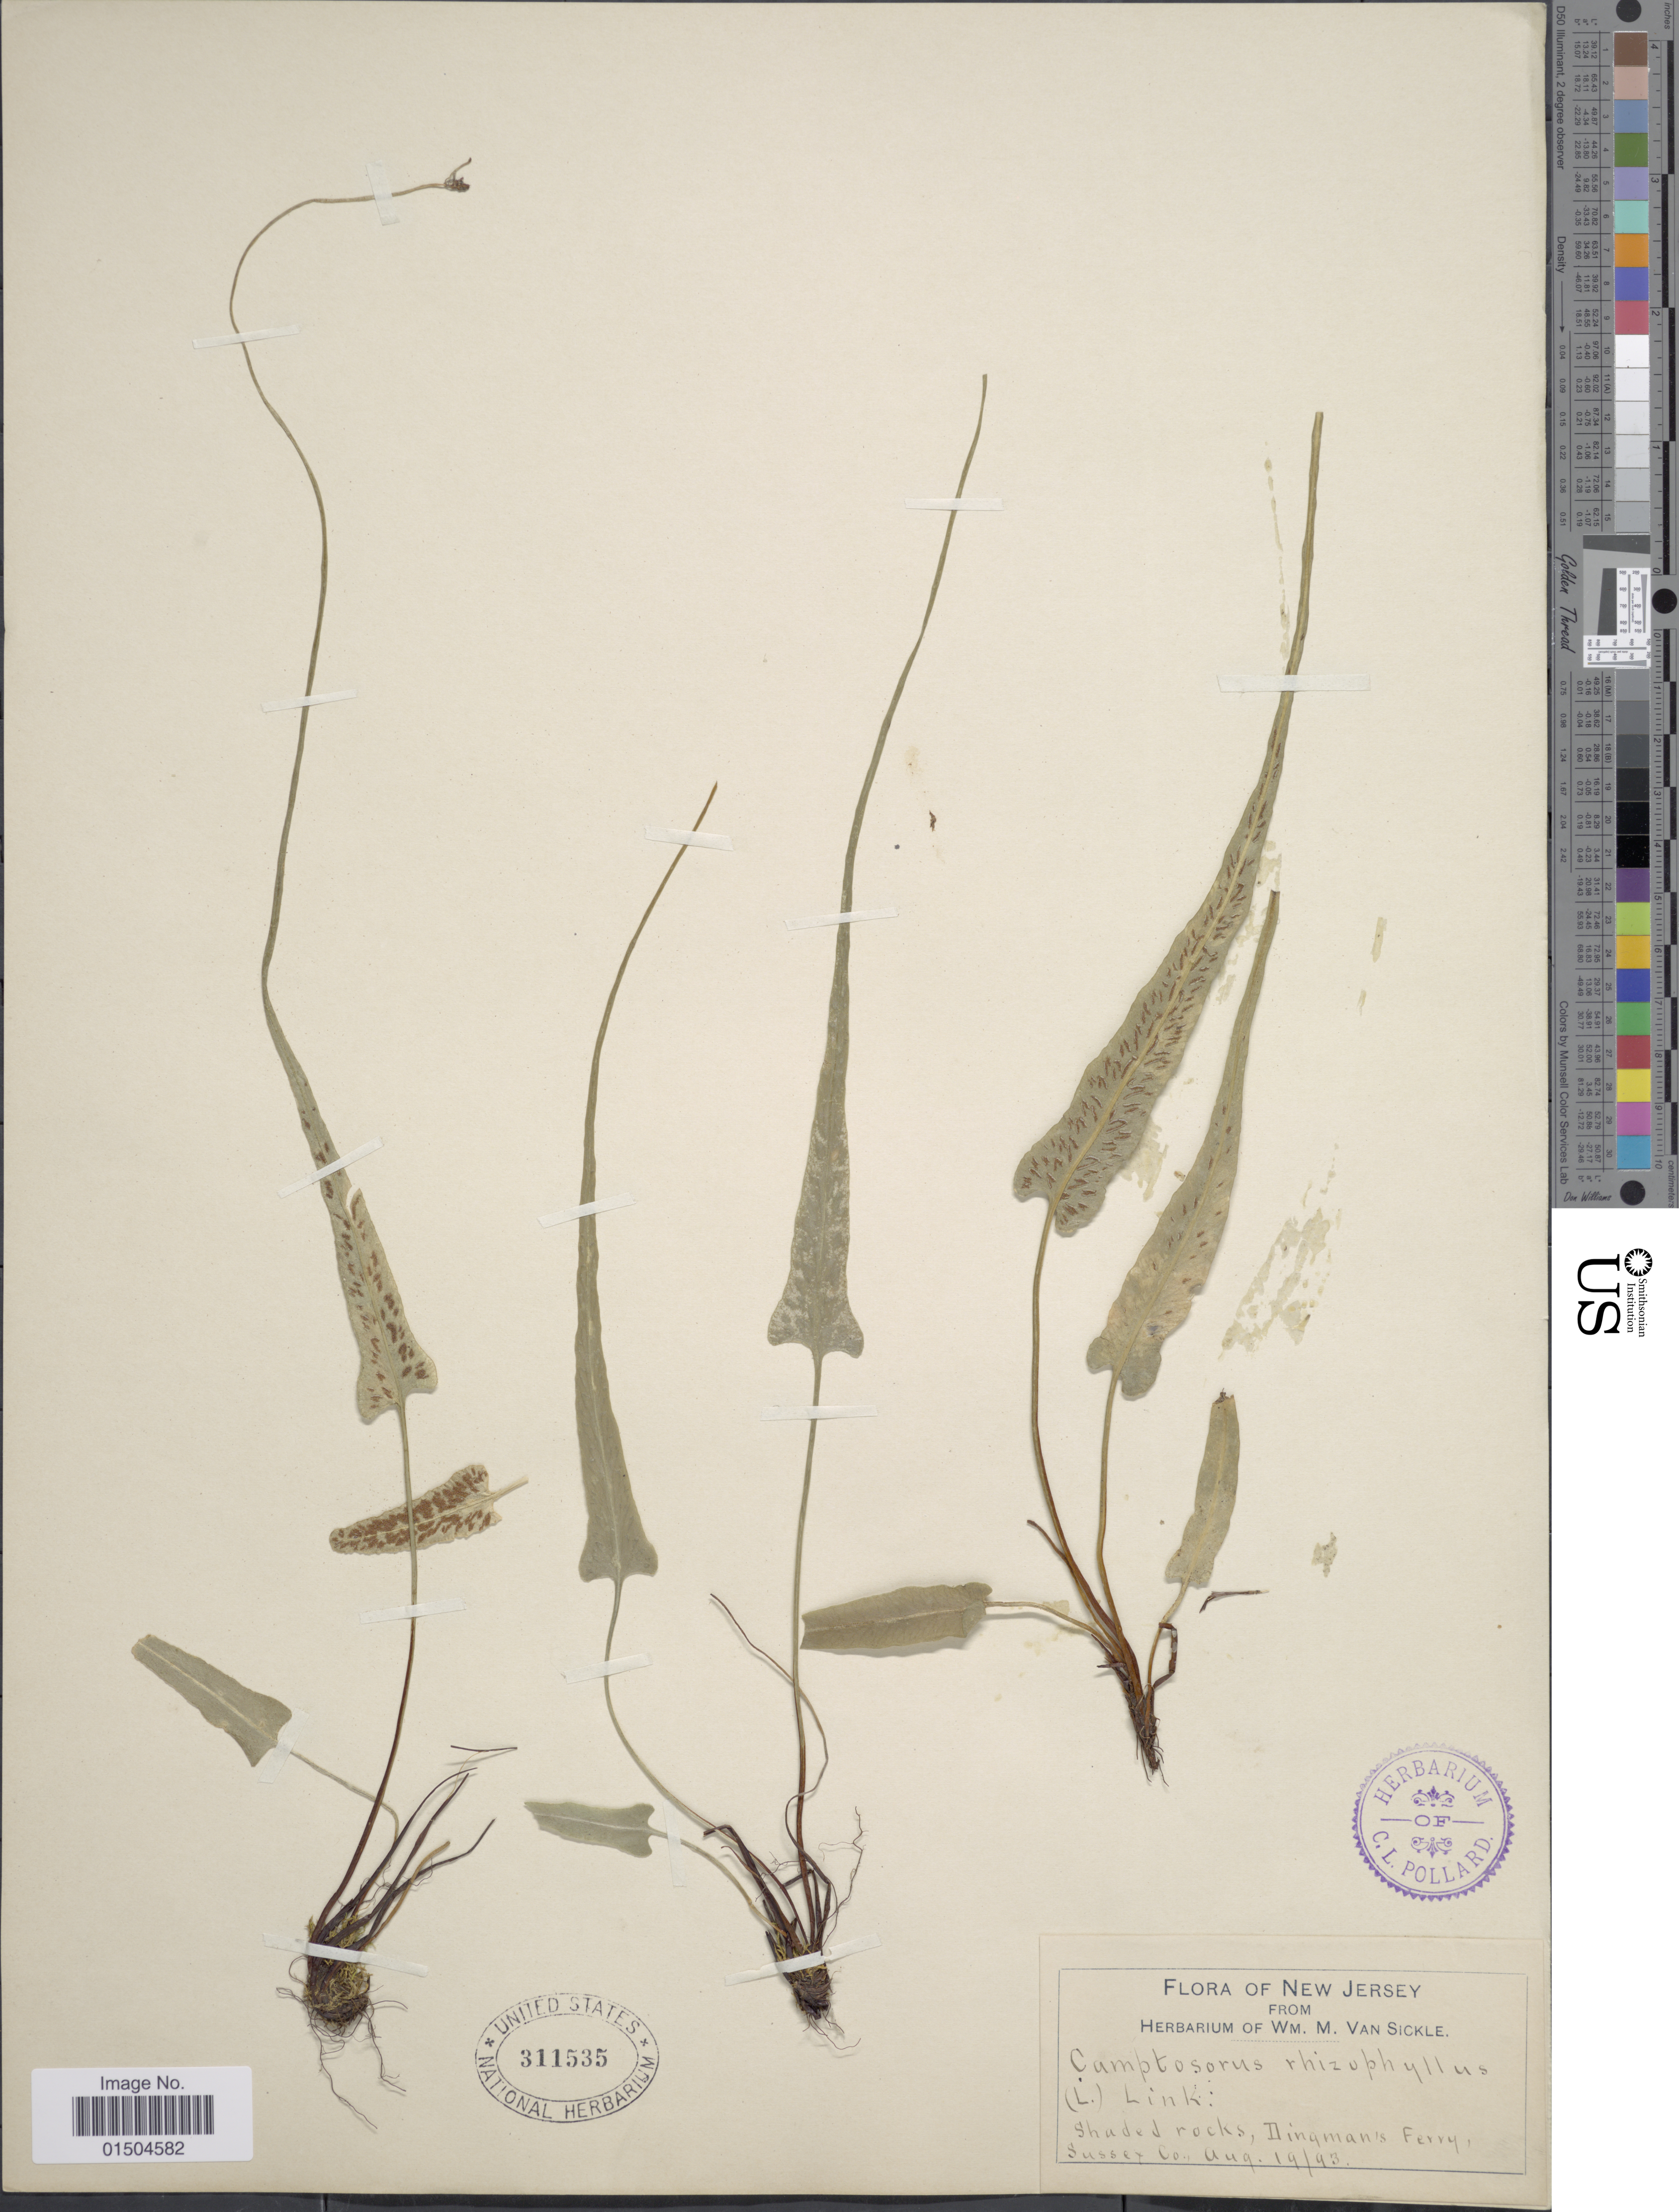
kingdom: Plantae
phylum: Tracheophyta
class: Polypodiopsida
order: Polypodiales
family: Aspleniaceae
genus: Asplenium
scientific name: Asplenium rhizophyllum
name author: L.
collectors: ex herb. Wm. M. Van Sickle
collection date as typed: Transcribed d/m/y: 19/8/93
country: United States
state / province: New Jersey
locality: Shaded rocks, Dingman's Ferry, Sussex Co.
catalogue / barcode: US 311535